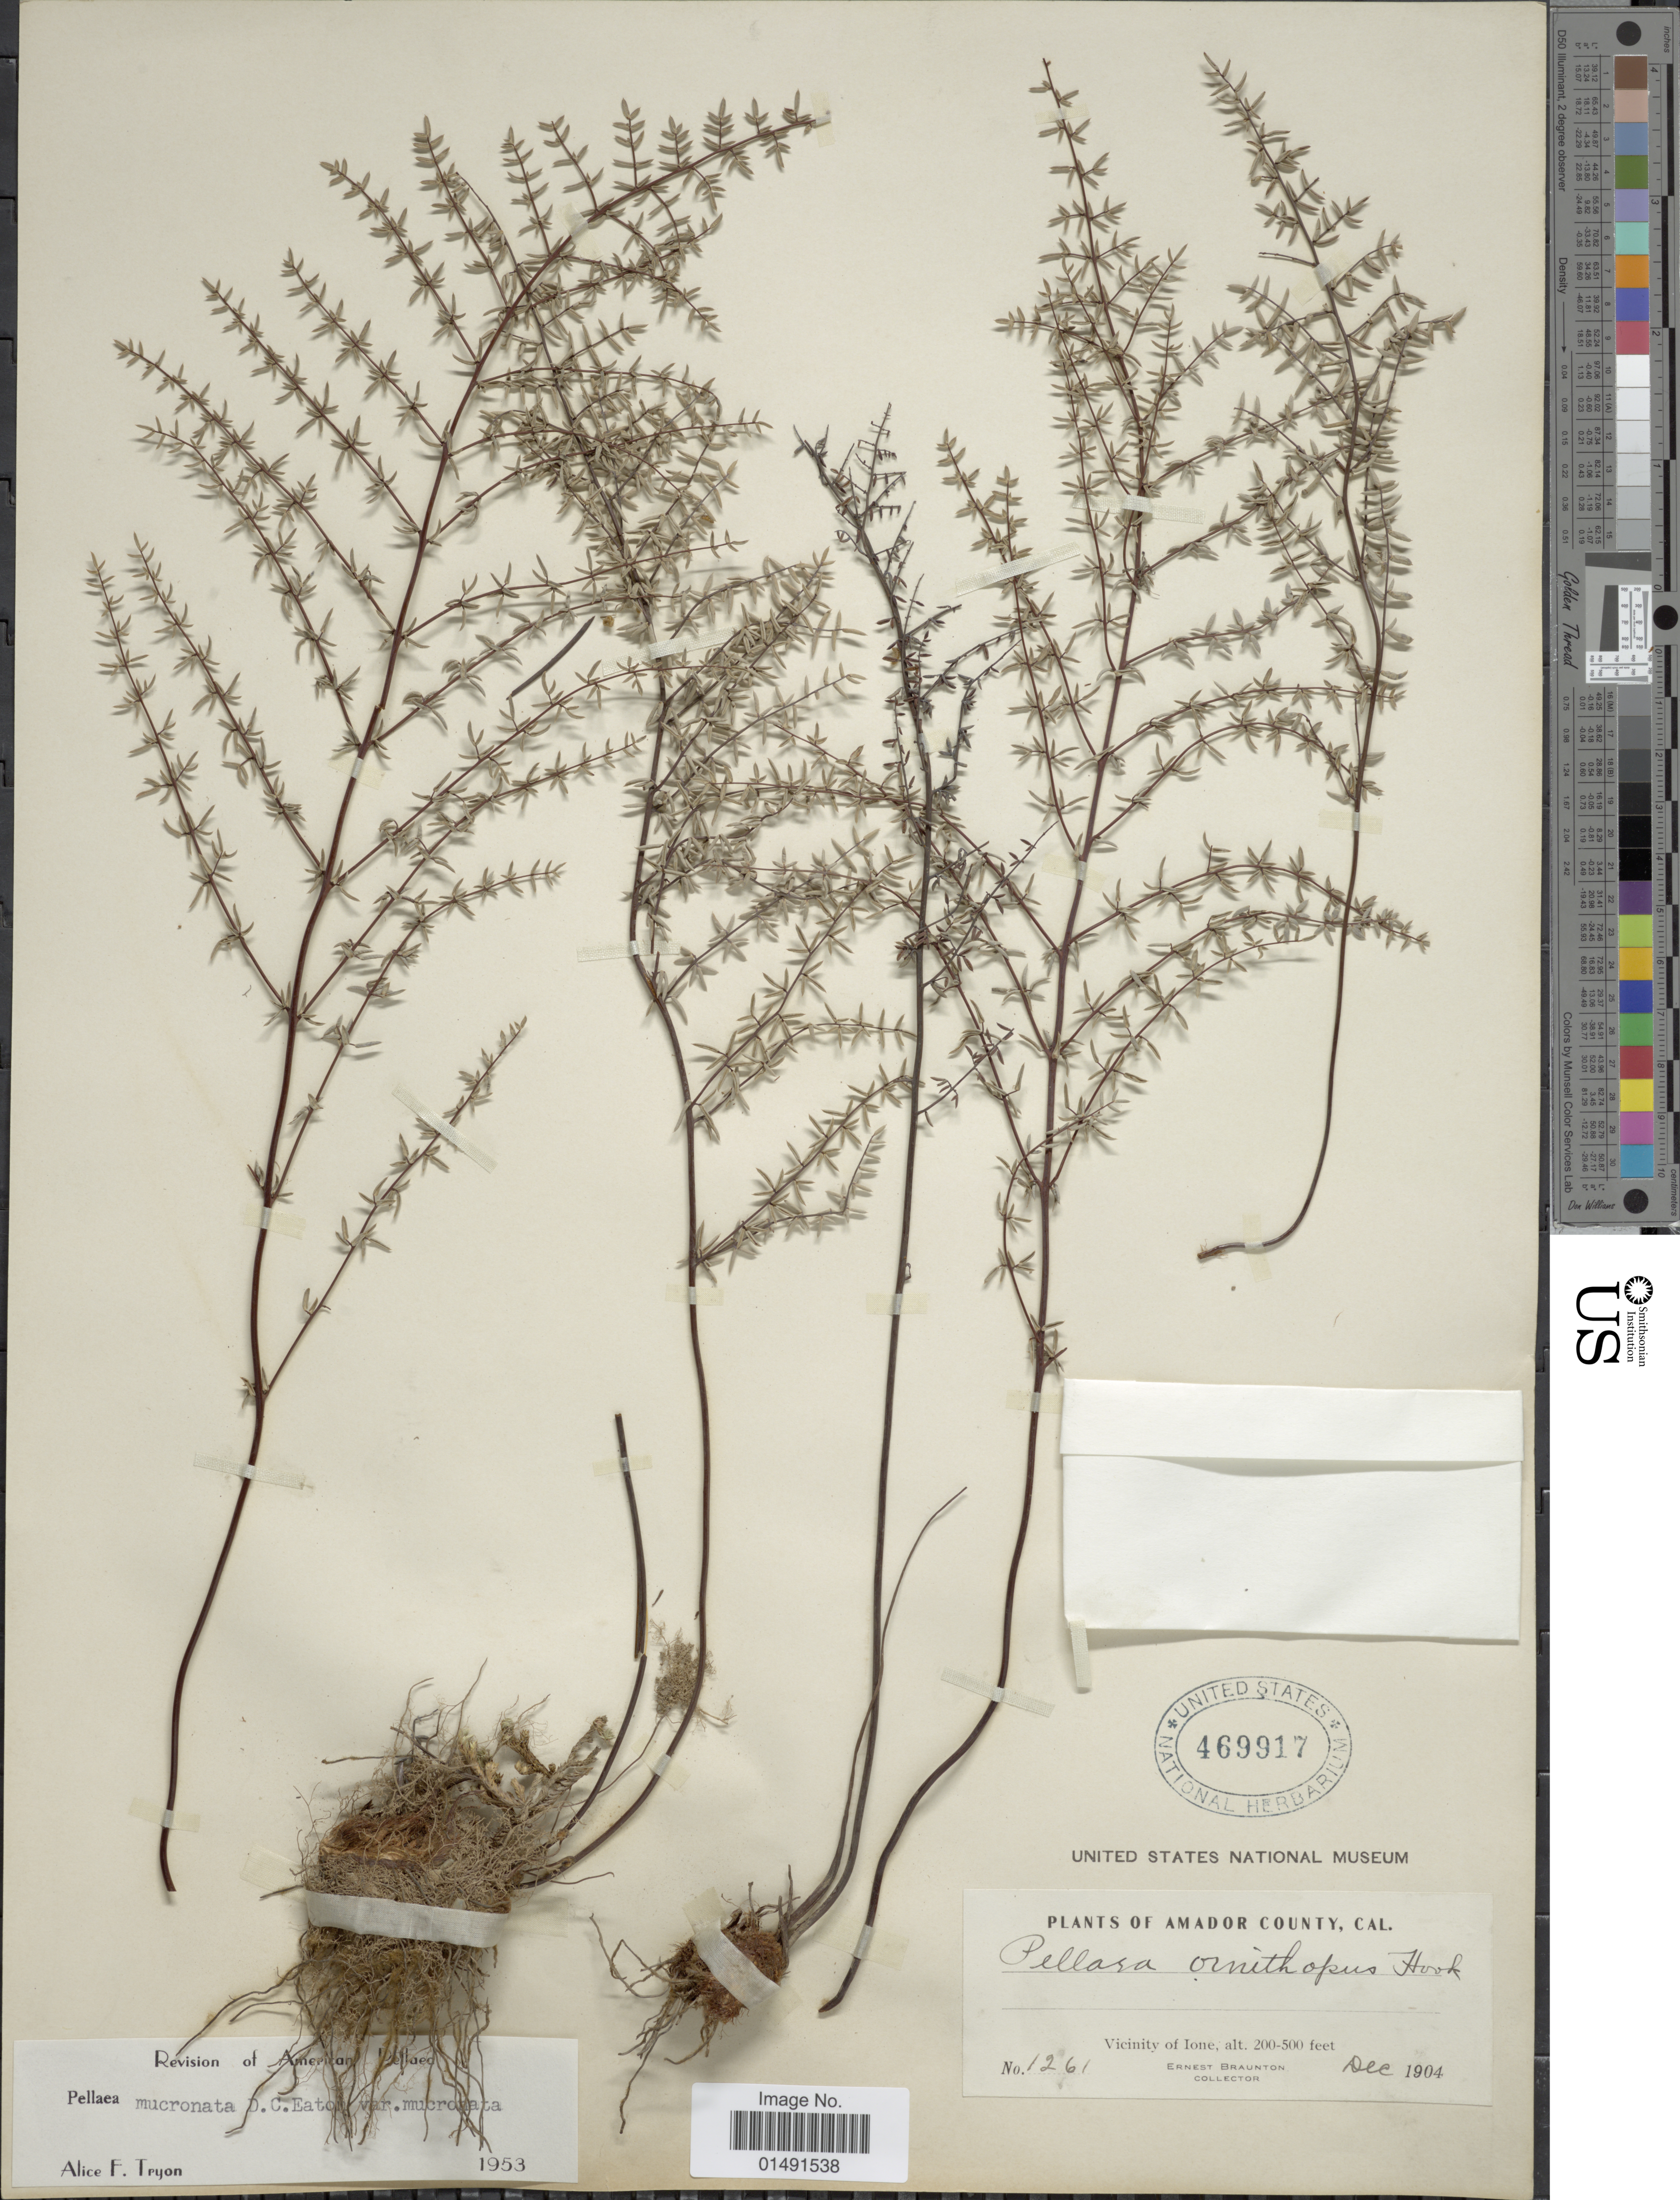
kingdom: Plantae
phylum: Tracheophyta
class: Polypodiopsida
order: Polypodiales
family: Pteridaceae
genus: Pellaea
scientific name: Pellaea mucronata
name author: (D.C. Eaton) D.C. Eaton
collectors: E. Braunton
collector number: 1261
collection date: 1904-12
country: United States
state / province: California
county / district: Amador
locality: Amador County, Vicinity of Ione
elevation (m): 61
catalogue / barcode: US 469917